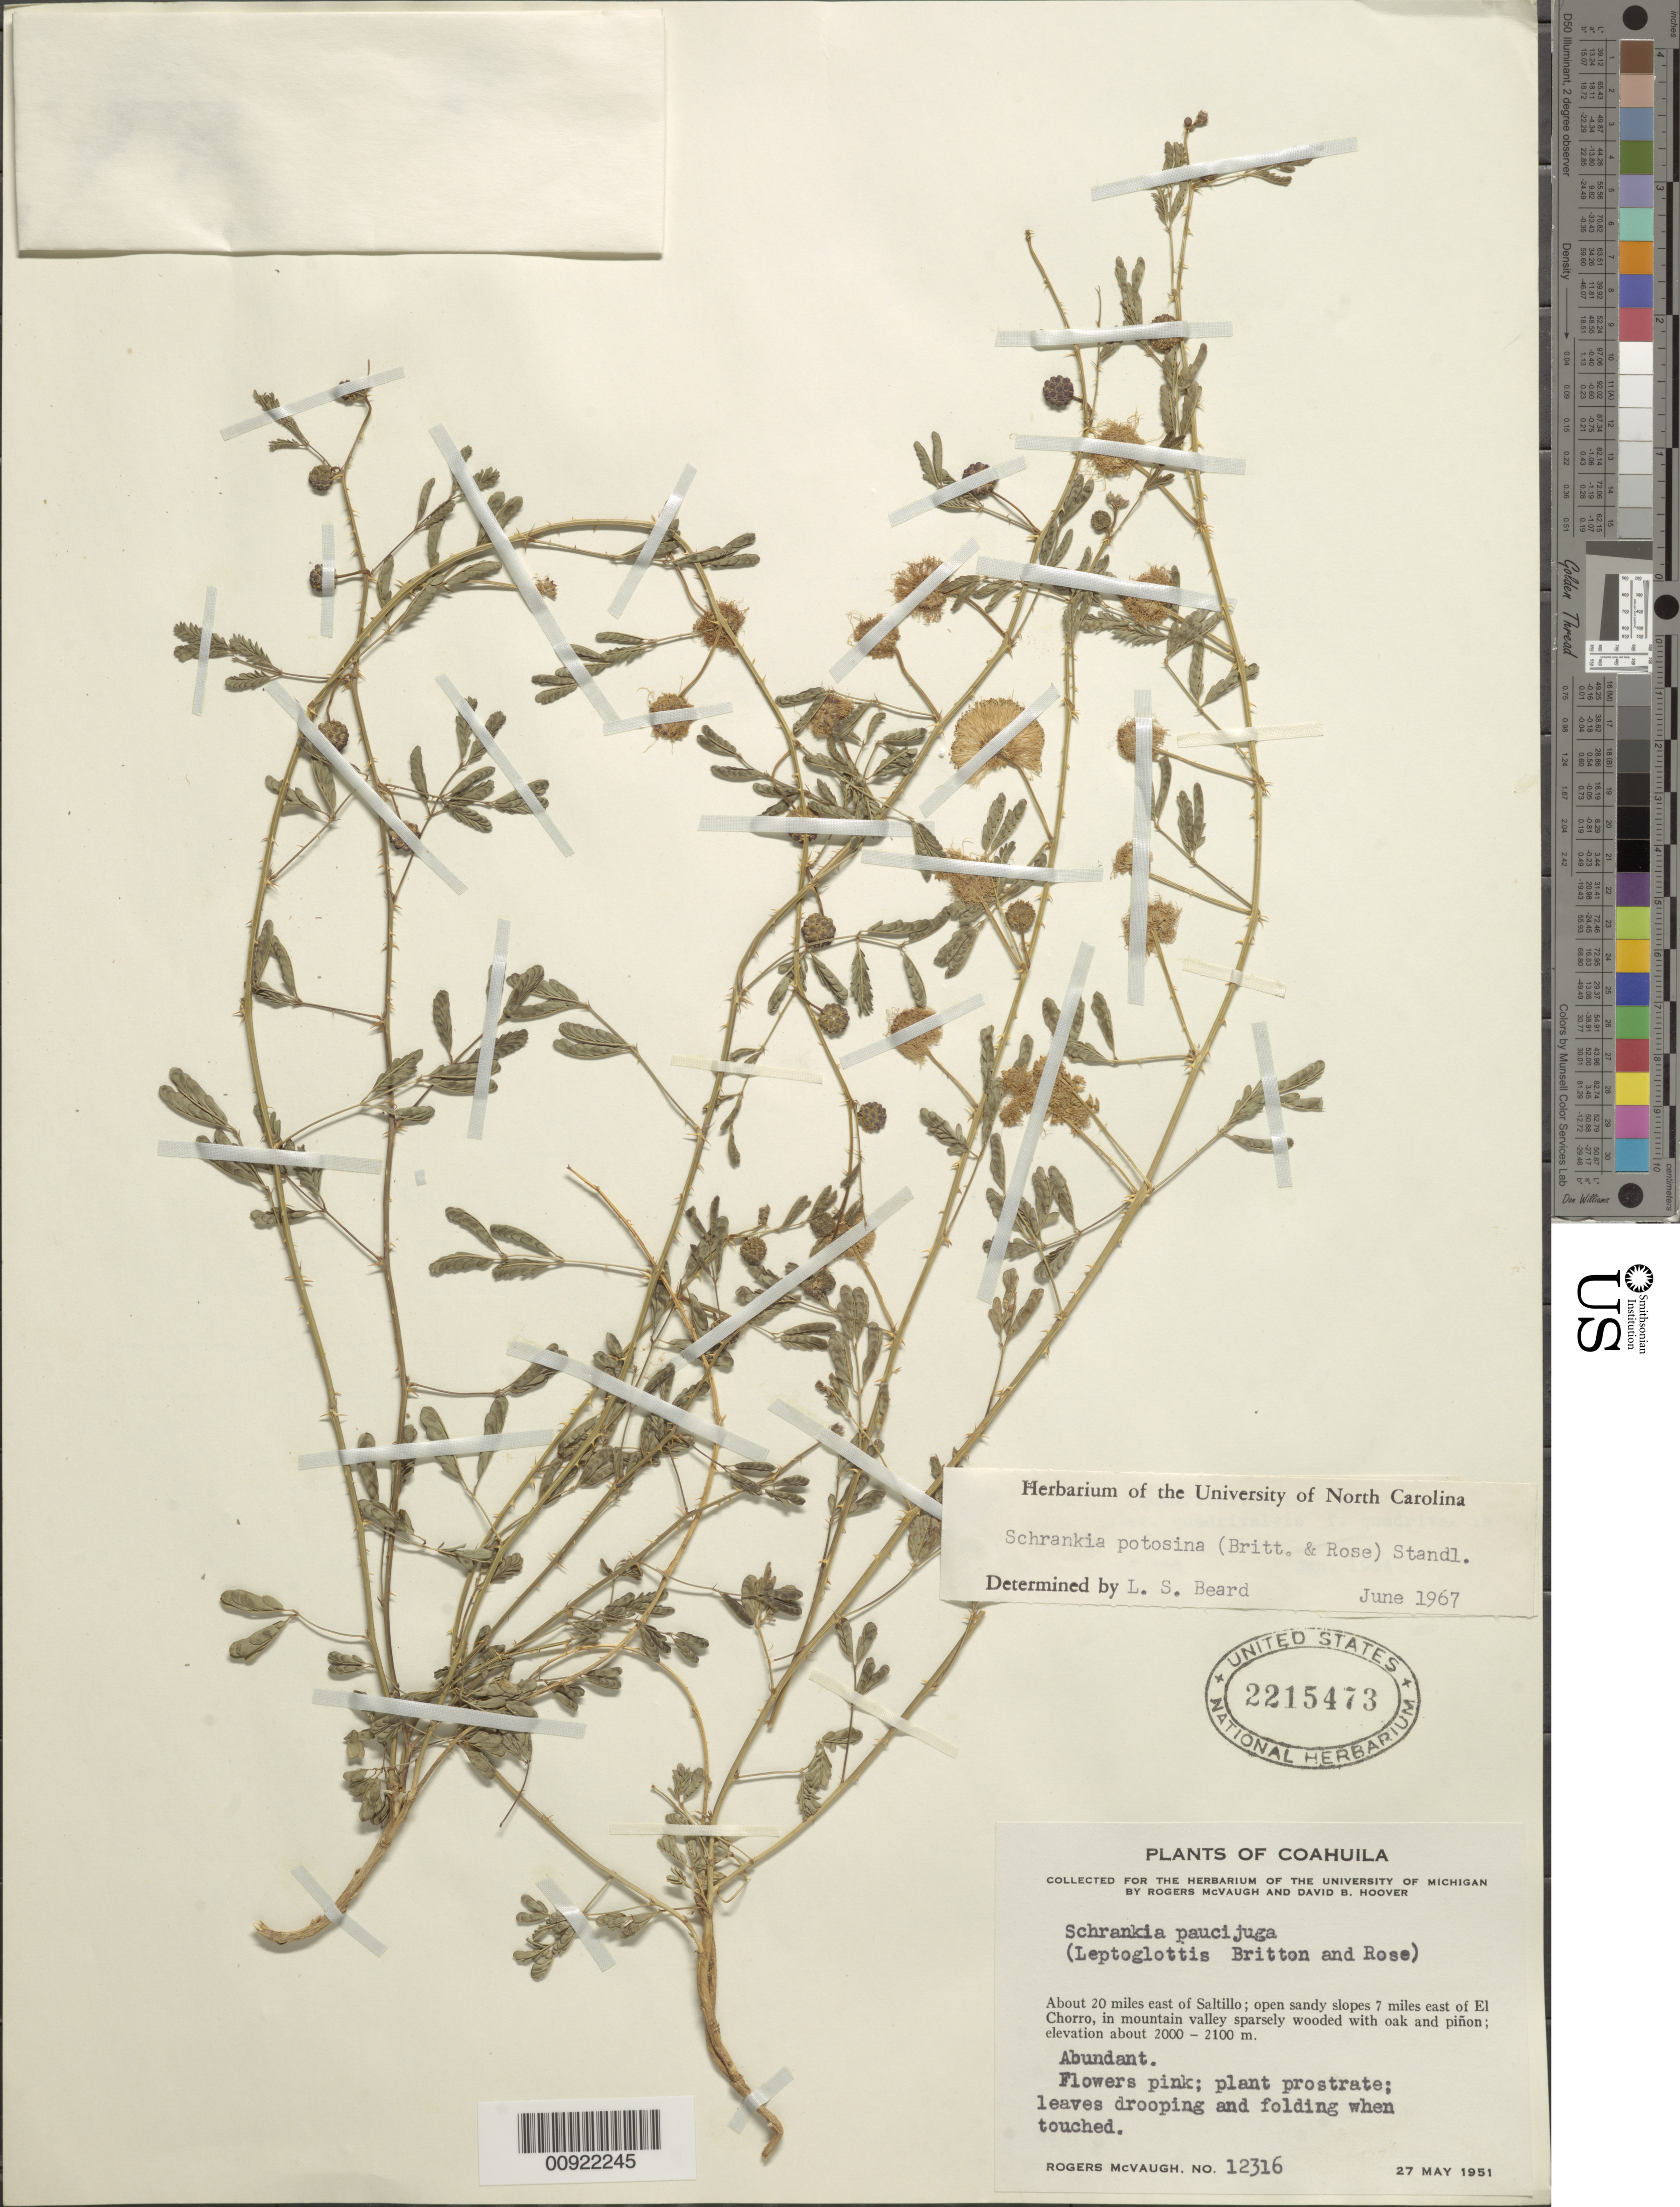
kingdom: Plantae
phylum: Tracheophyta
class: Magnoliopsida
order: Fabales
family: Fabaceae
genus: Mimosa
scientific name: Mimosa latidens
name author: (Small) B.L. Turner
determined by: Strong, M. T., (US), Smithsonian Institution - National Museum of Natural History (UNITED STATES)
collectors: R. McVaugh & D. B. Hoover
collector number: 12316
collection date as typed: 27 May 1951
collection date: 1951-05-27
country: Mexico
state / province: Coahuila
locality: About 20 miles east of Saltillo; open sandy slopes 7 miles east of El Chorro.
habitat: In mountain valley sparsely wooded with oak and piñon.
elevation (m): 2100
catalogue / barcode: US 2215473